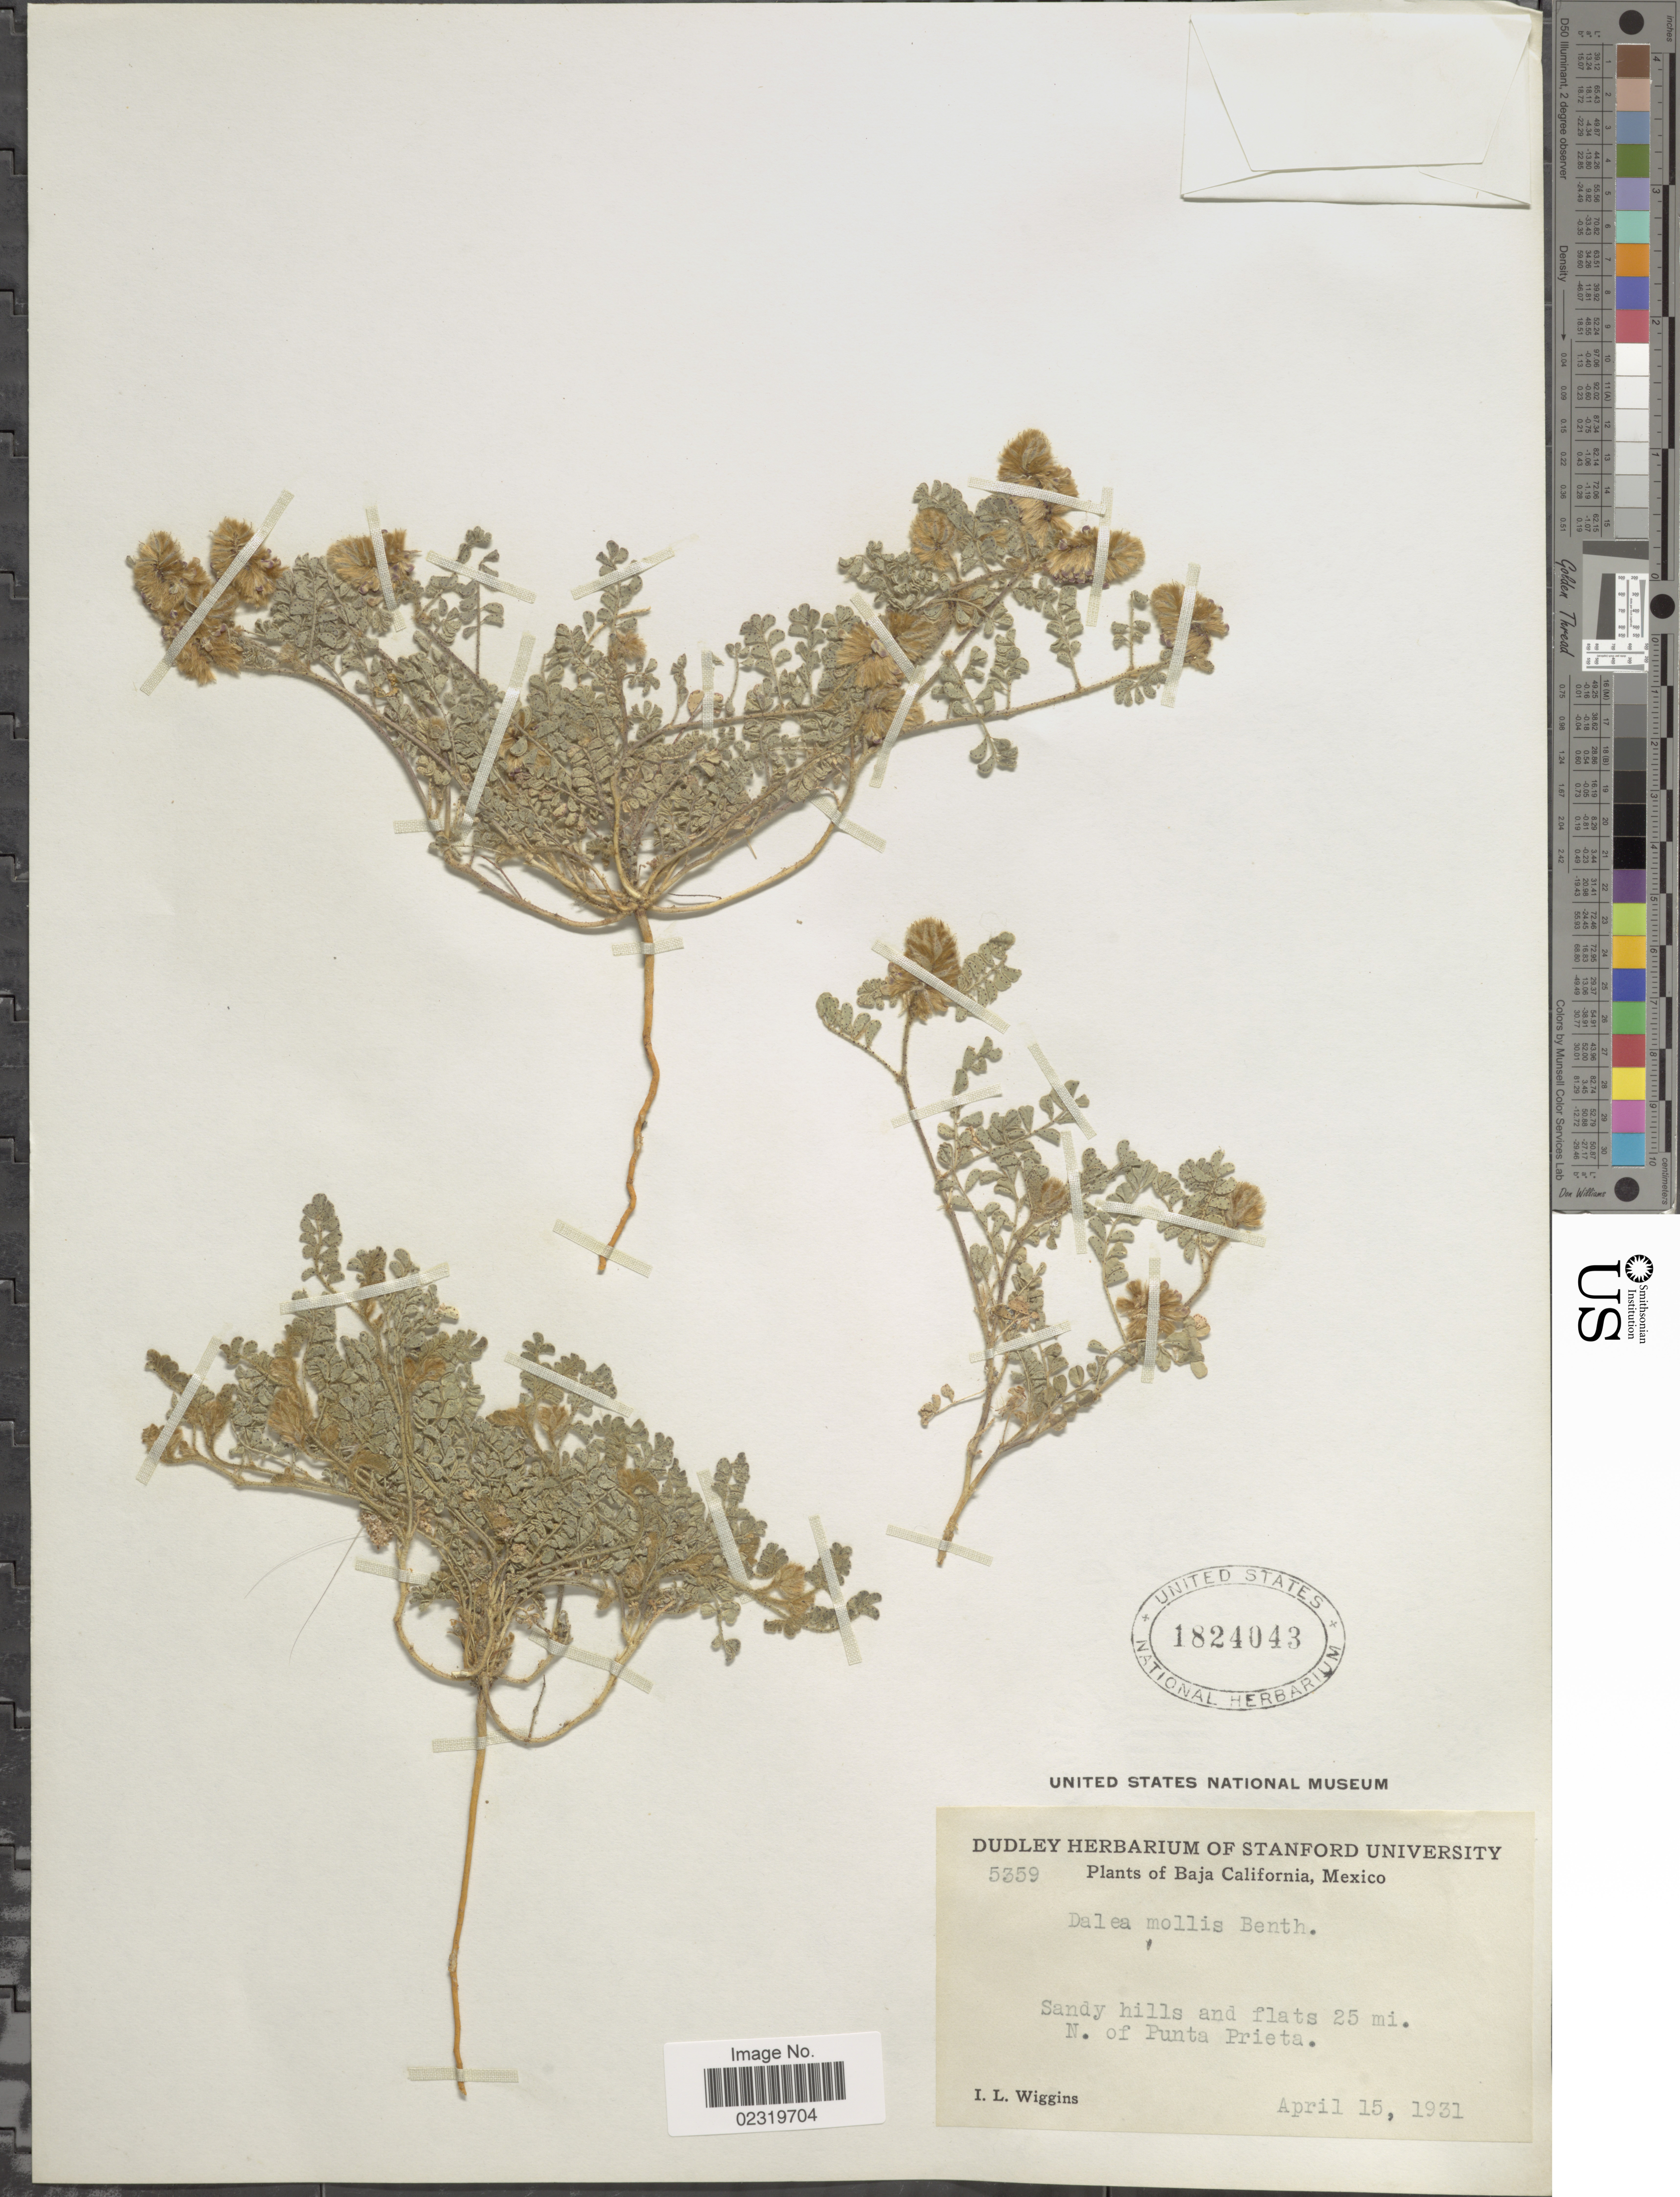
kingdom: Plantae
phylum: Tracheophyta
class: Magnoliopsida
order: Fabales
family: Fabaceae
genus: Dalea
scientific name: Dalea mollis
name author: Benth.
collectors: I. L. Wiggins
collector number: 5359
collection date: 1931-04-15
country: Mexico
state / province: Baja California Norte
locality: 25 mi N of Punta Prieta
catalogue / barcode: US 1824043